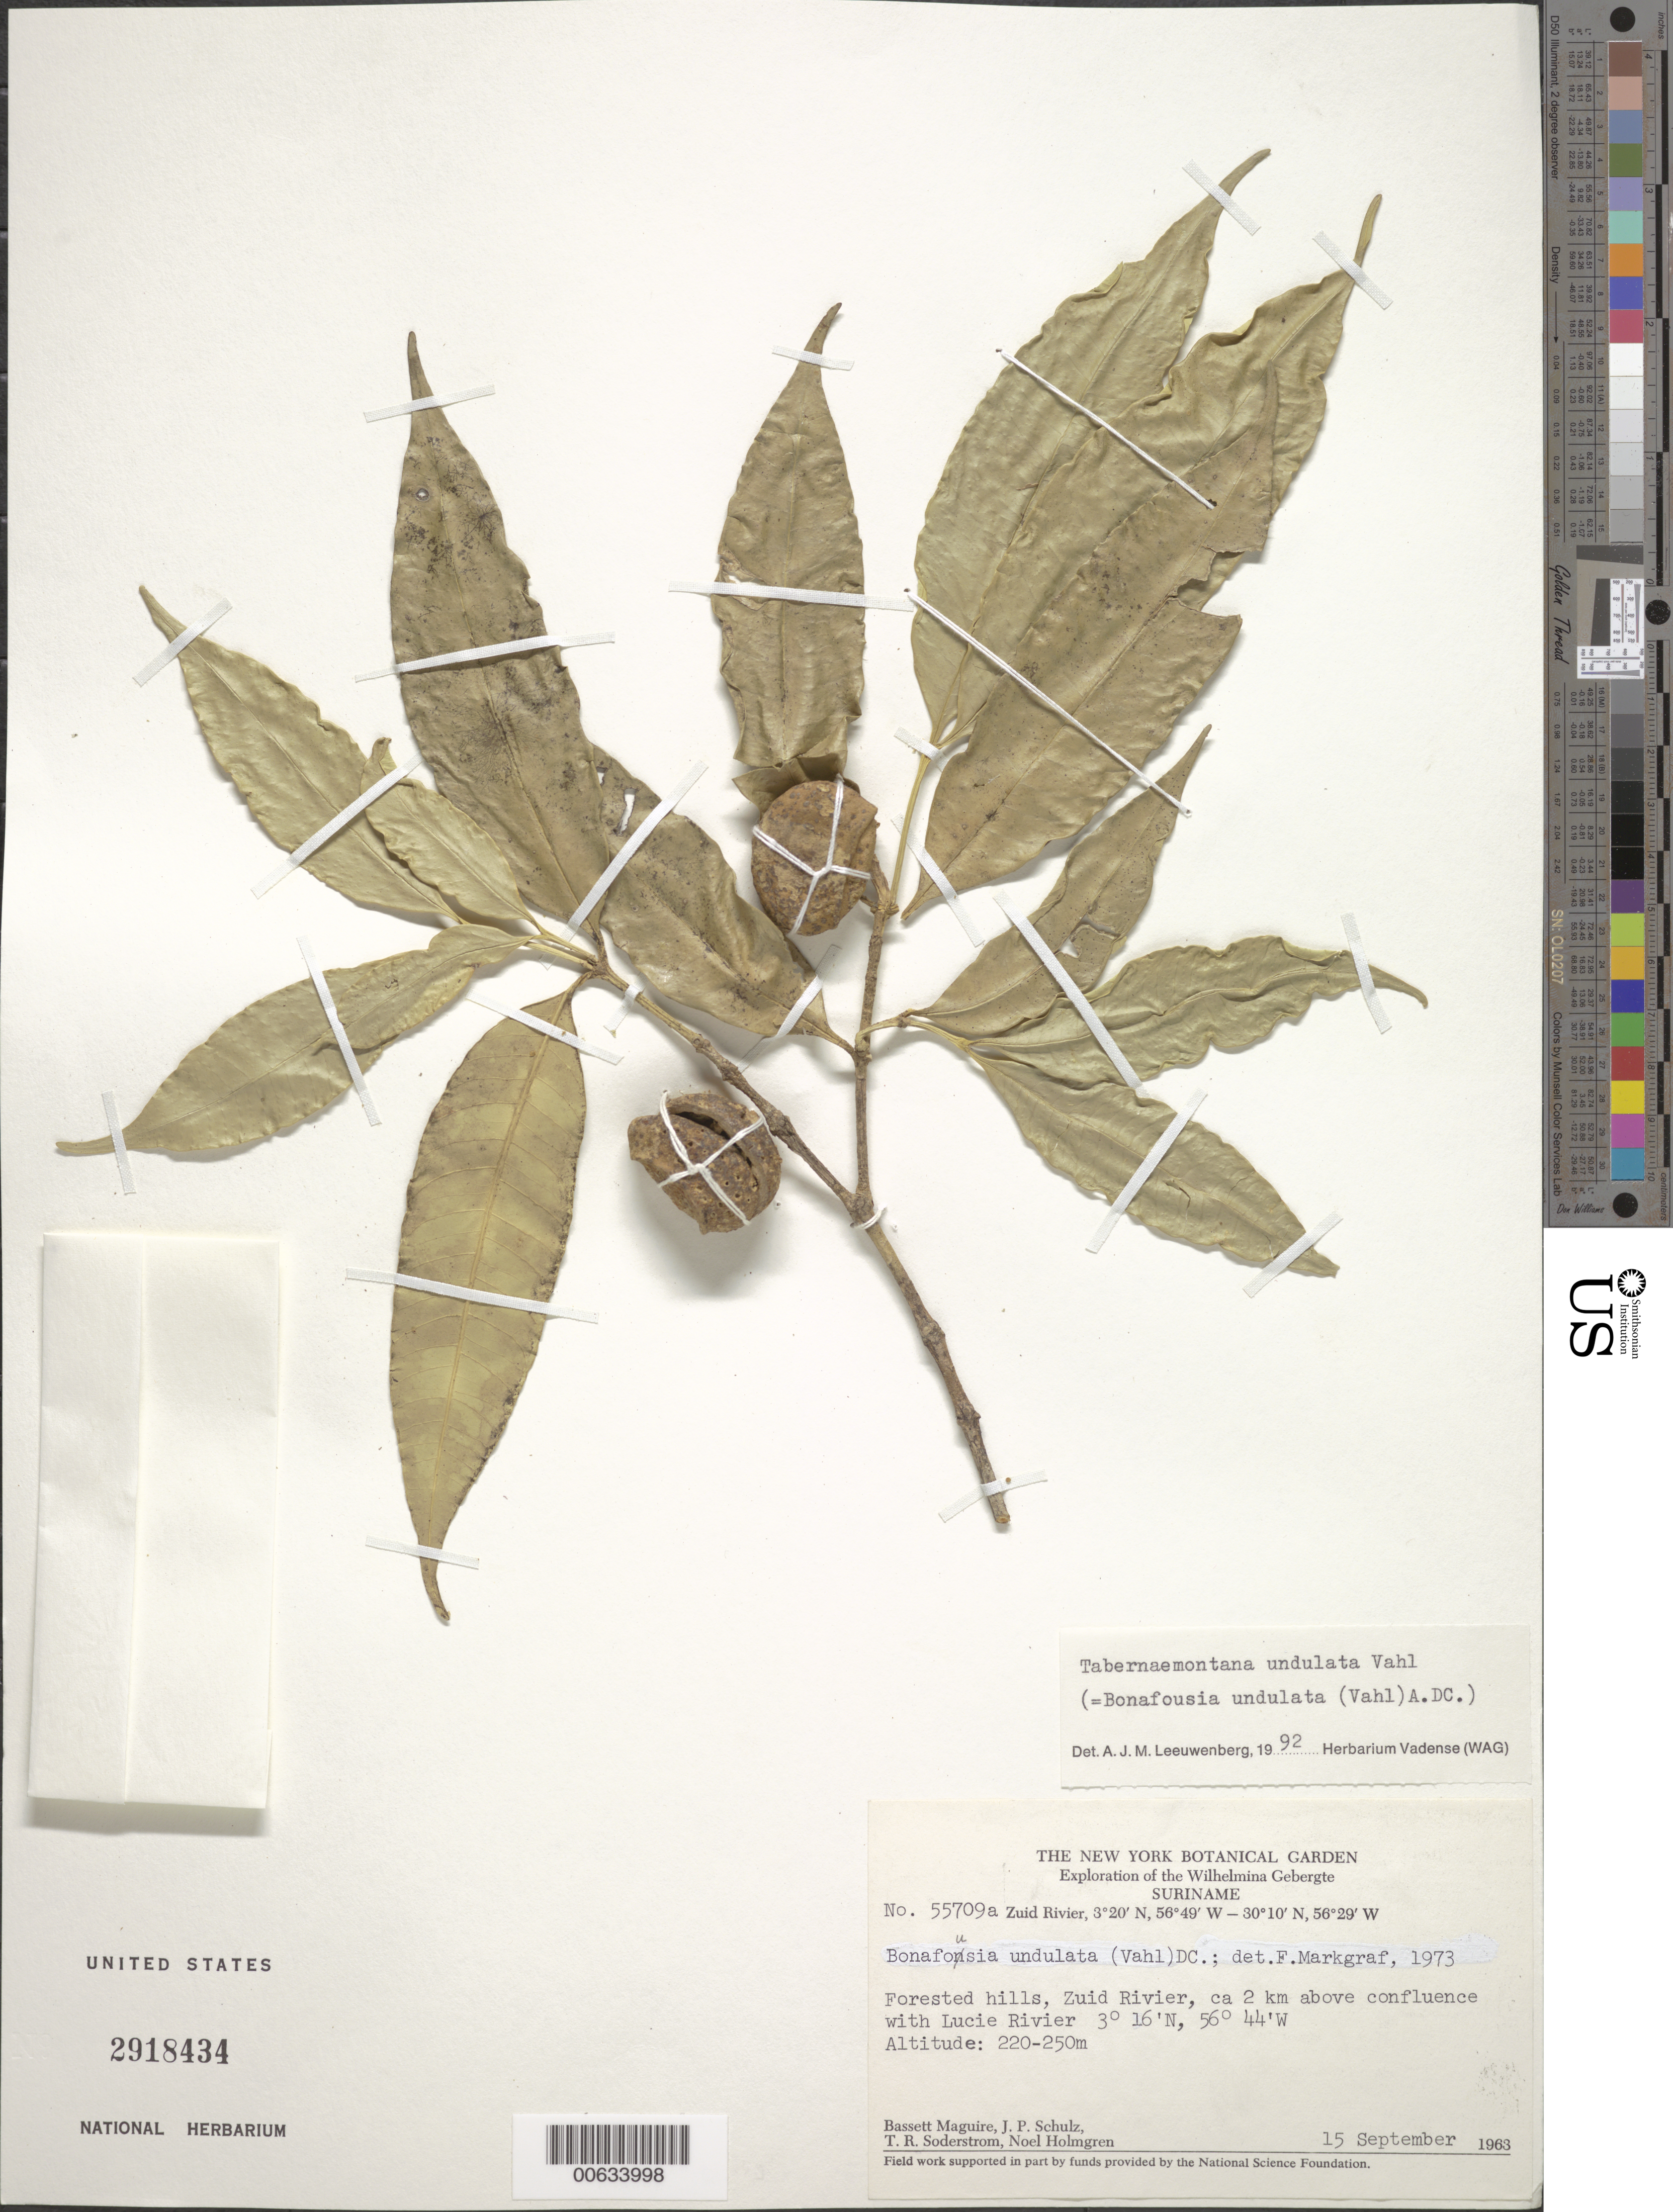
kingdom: Plantae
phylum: Tracheophyta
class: Magnoliopsida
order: Gentianales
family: Apocynaceae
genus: Tabernaemontana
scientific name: Tabernaemontana undulata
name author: Vahl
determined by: Leeuwenberg, A. J. M.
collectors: B. Maguire, J. P. Schulz, T. R. Soderstrom & N. H. Holmgren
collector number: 55709 a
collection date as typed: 15-Sep-63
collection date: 1963-09-15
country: Suriname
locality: Zuid River, 2 km above confluence with Lucie R., Wilhelmina Gebergte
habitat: Forested hills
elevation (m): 220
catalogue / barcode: US 2918434